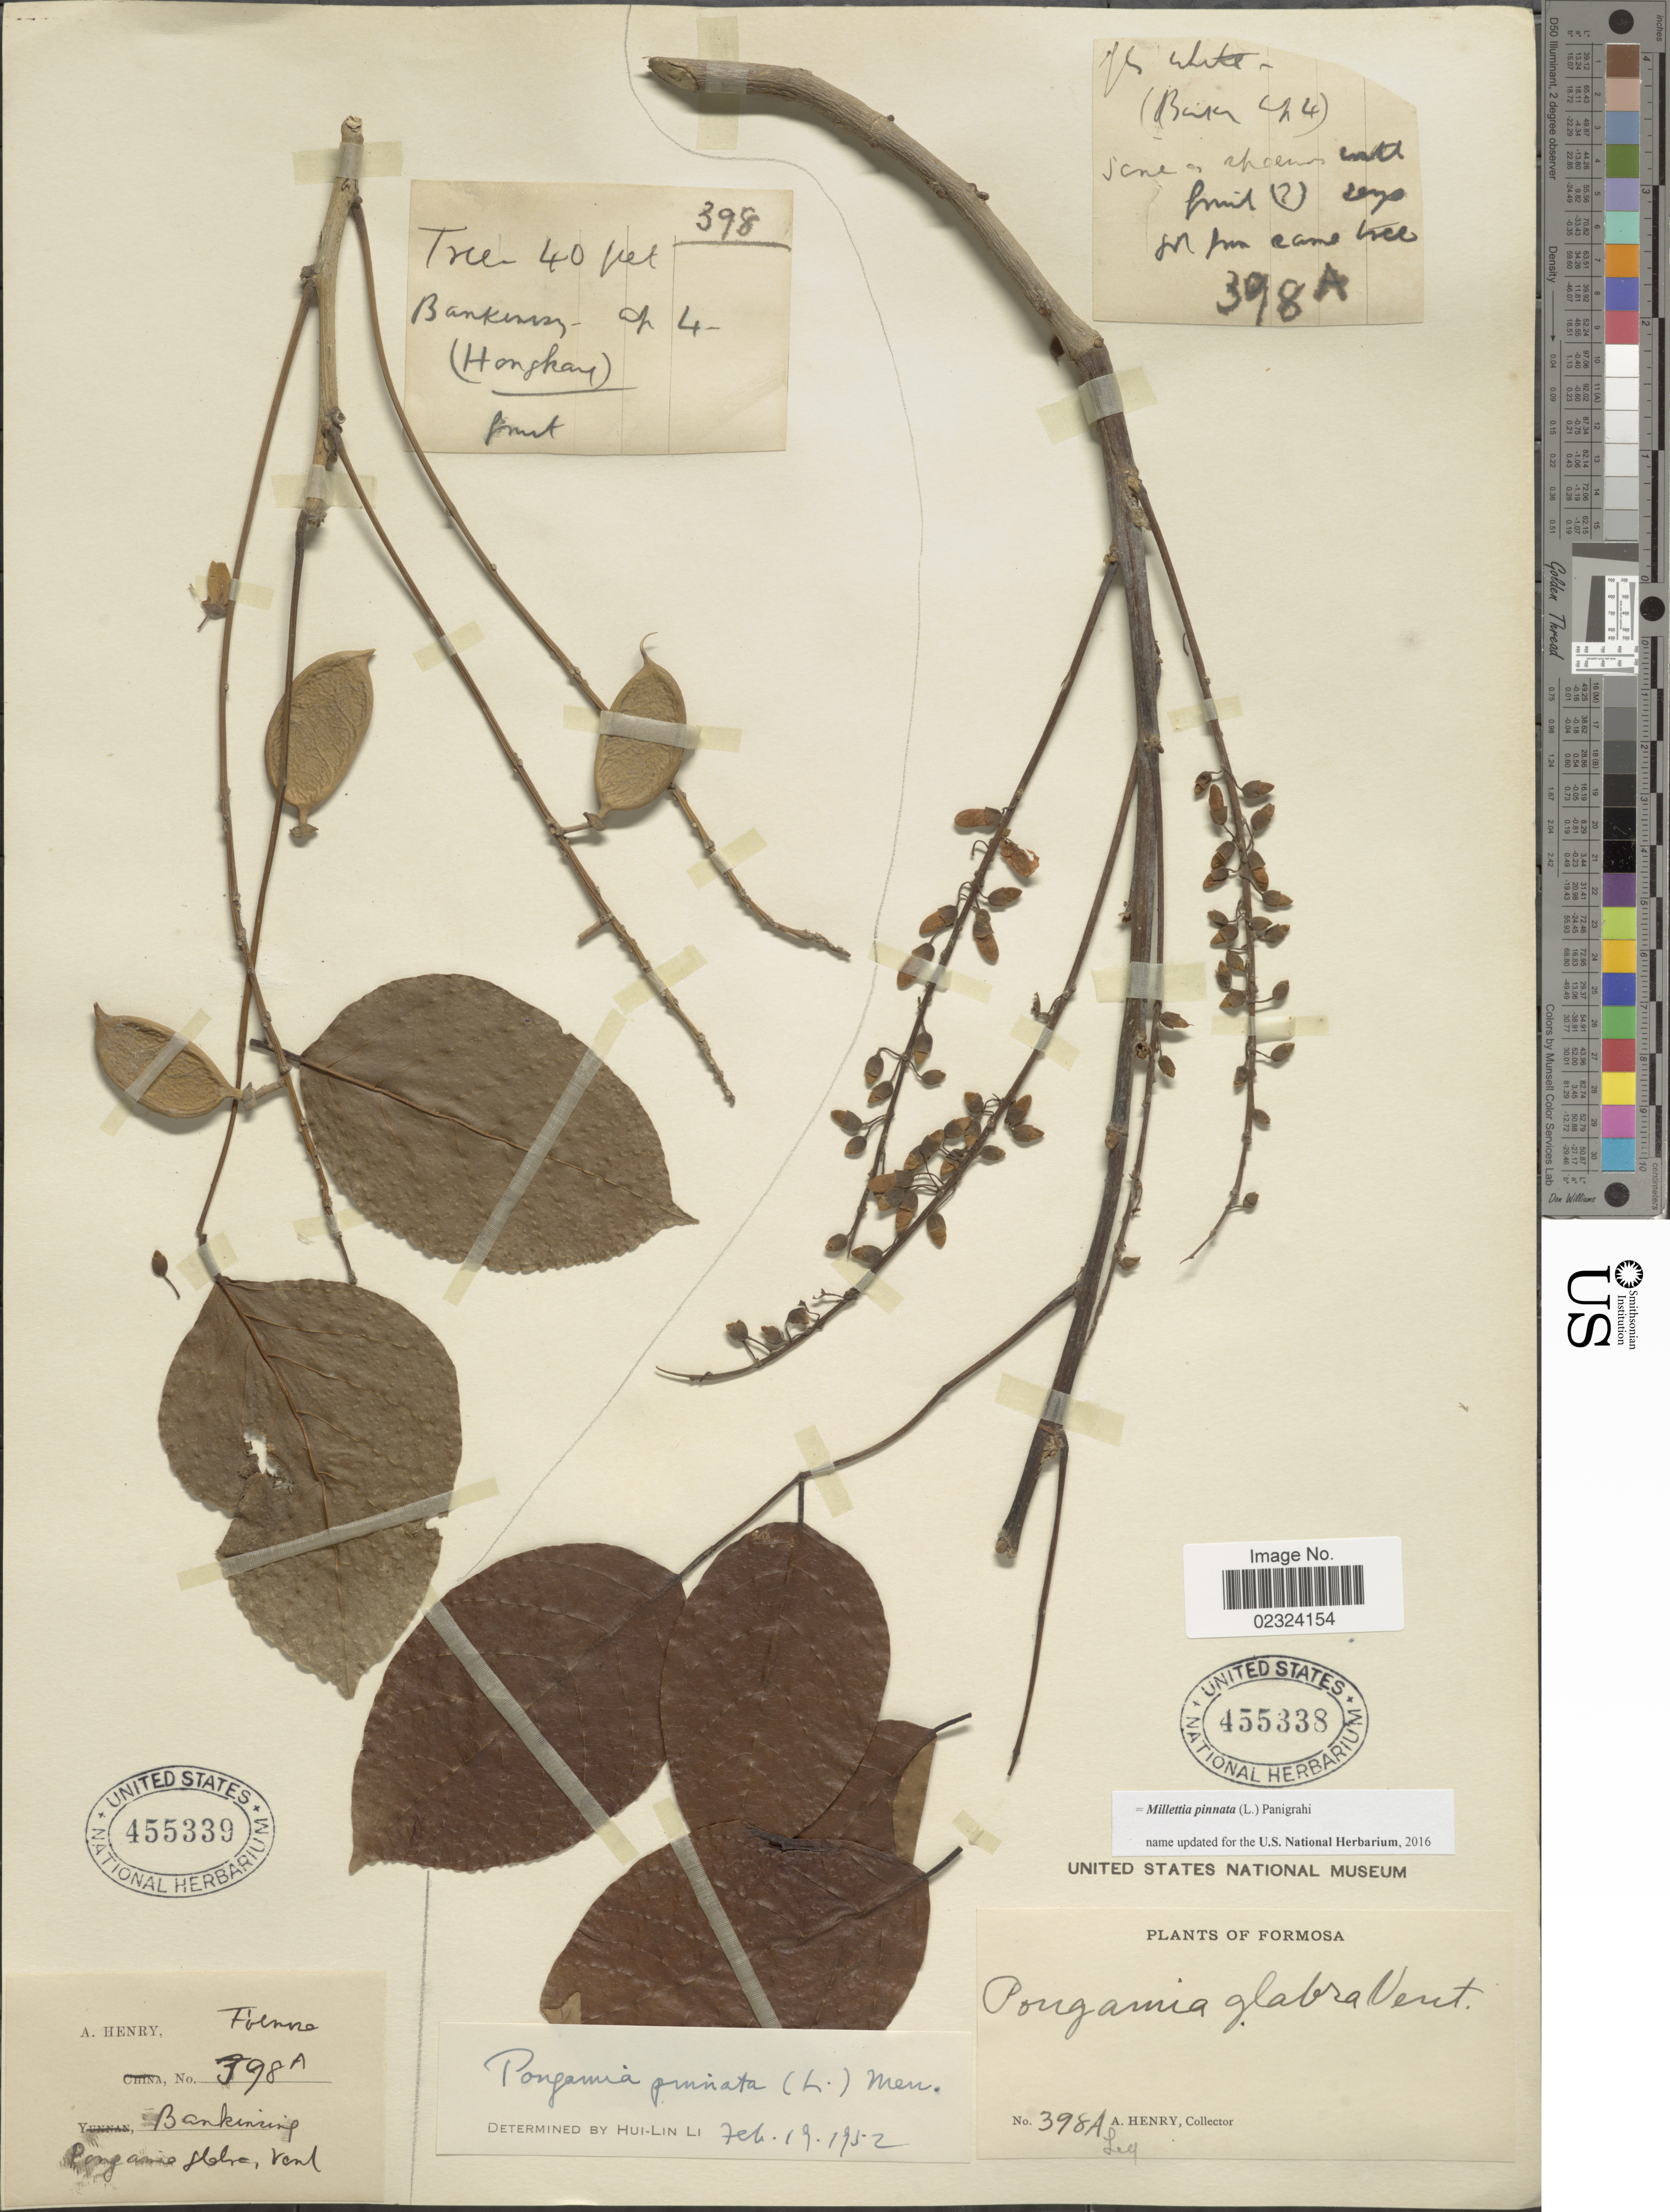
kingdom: Plantae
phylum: Tracheophyta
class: Magnoliopsida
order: Fabales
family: Fabaceae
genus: Millettia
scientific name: Millettia pinnata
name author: (L.) Panigrahi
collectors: A. Henry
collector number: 398 A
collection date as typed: Ap 4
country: Taiwan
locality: Formosa. Bankinsing. Hongkang.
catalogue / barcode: US 455339